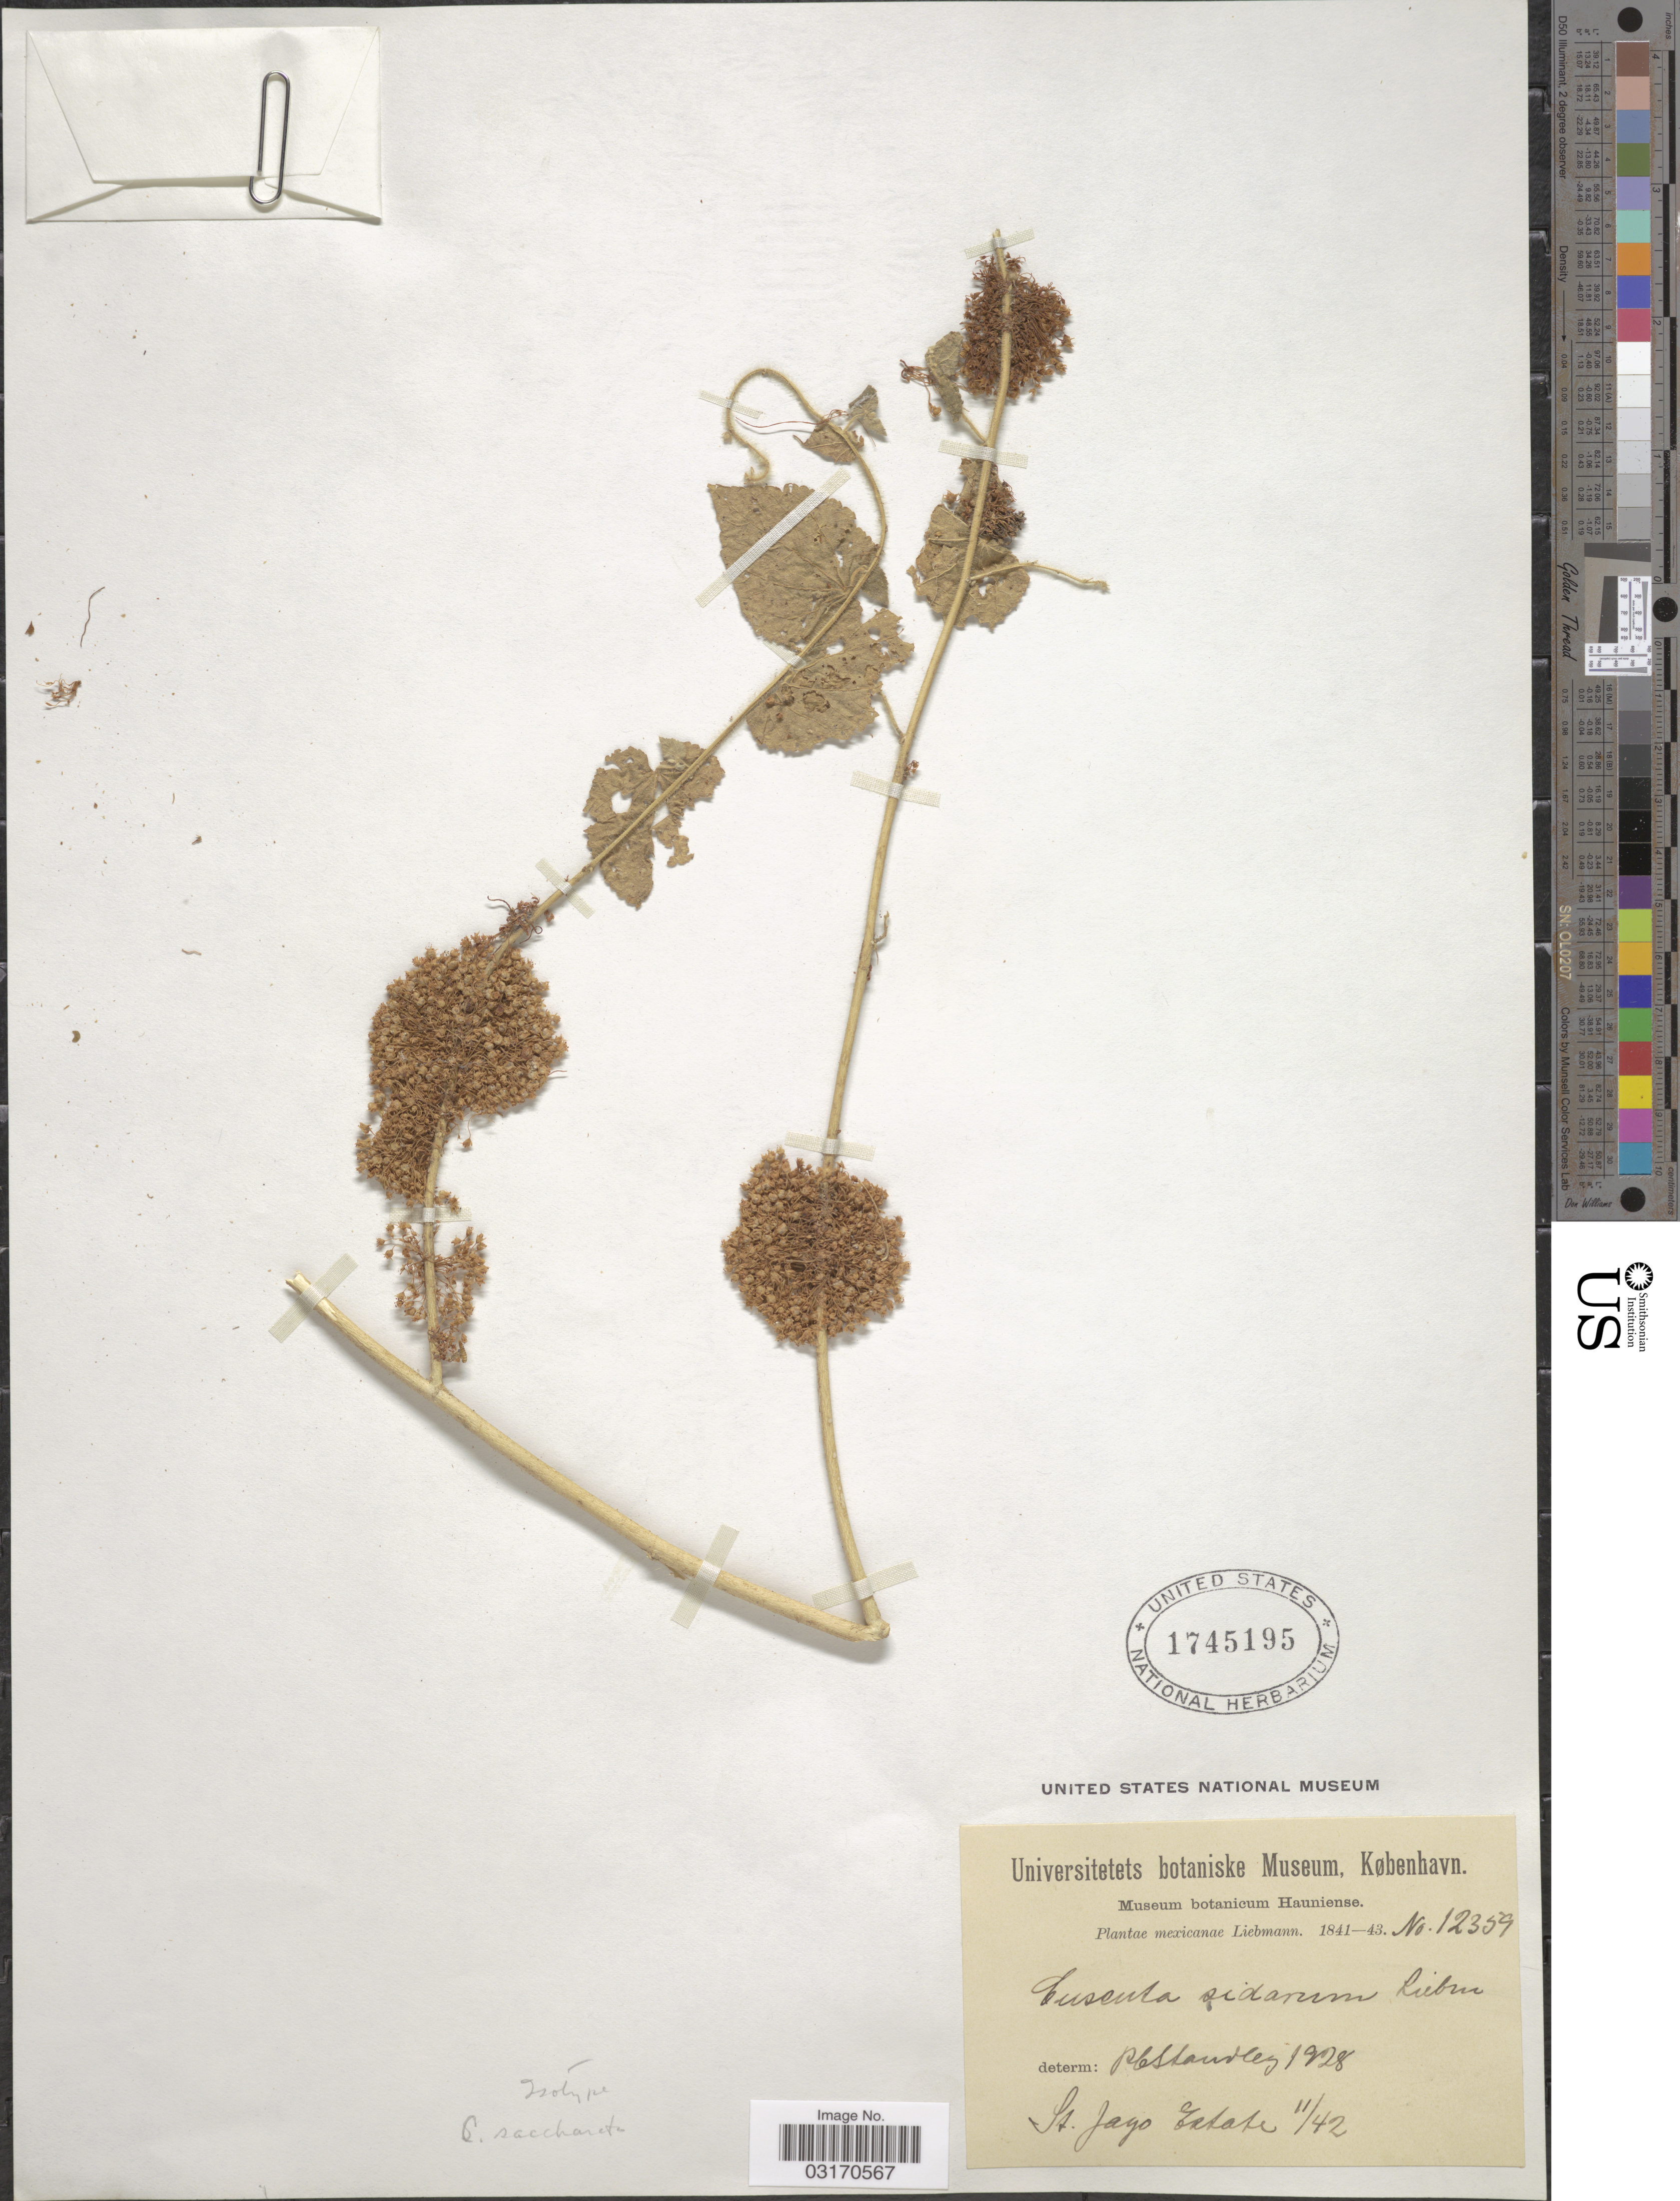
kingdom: Plantae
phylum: Tracheophyta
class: Magnoliopsida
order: Solanales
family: Convolvulaceae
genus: Cuscuta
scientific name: Cuscuta saccharata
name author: (Englem.) Yunck.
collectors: Liebmann, --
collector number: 12359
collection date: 1842-11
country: Mexico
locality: St. Jago Estate.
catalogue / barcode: US 1745195